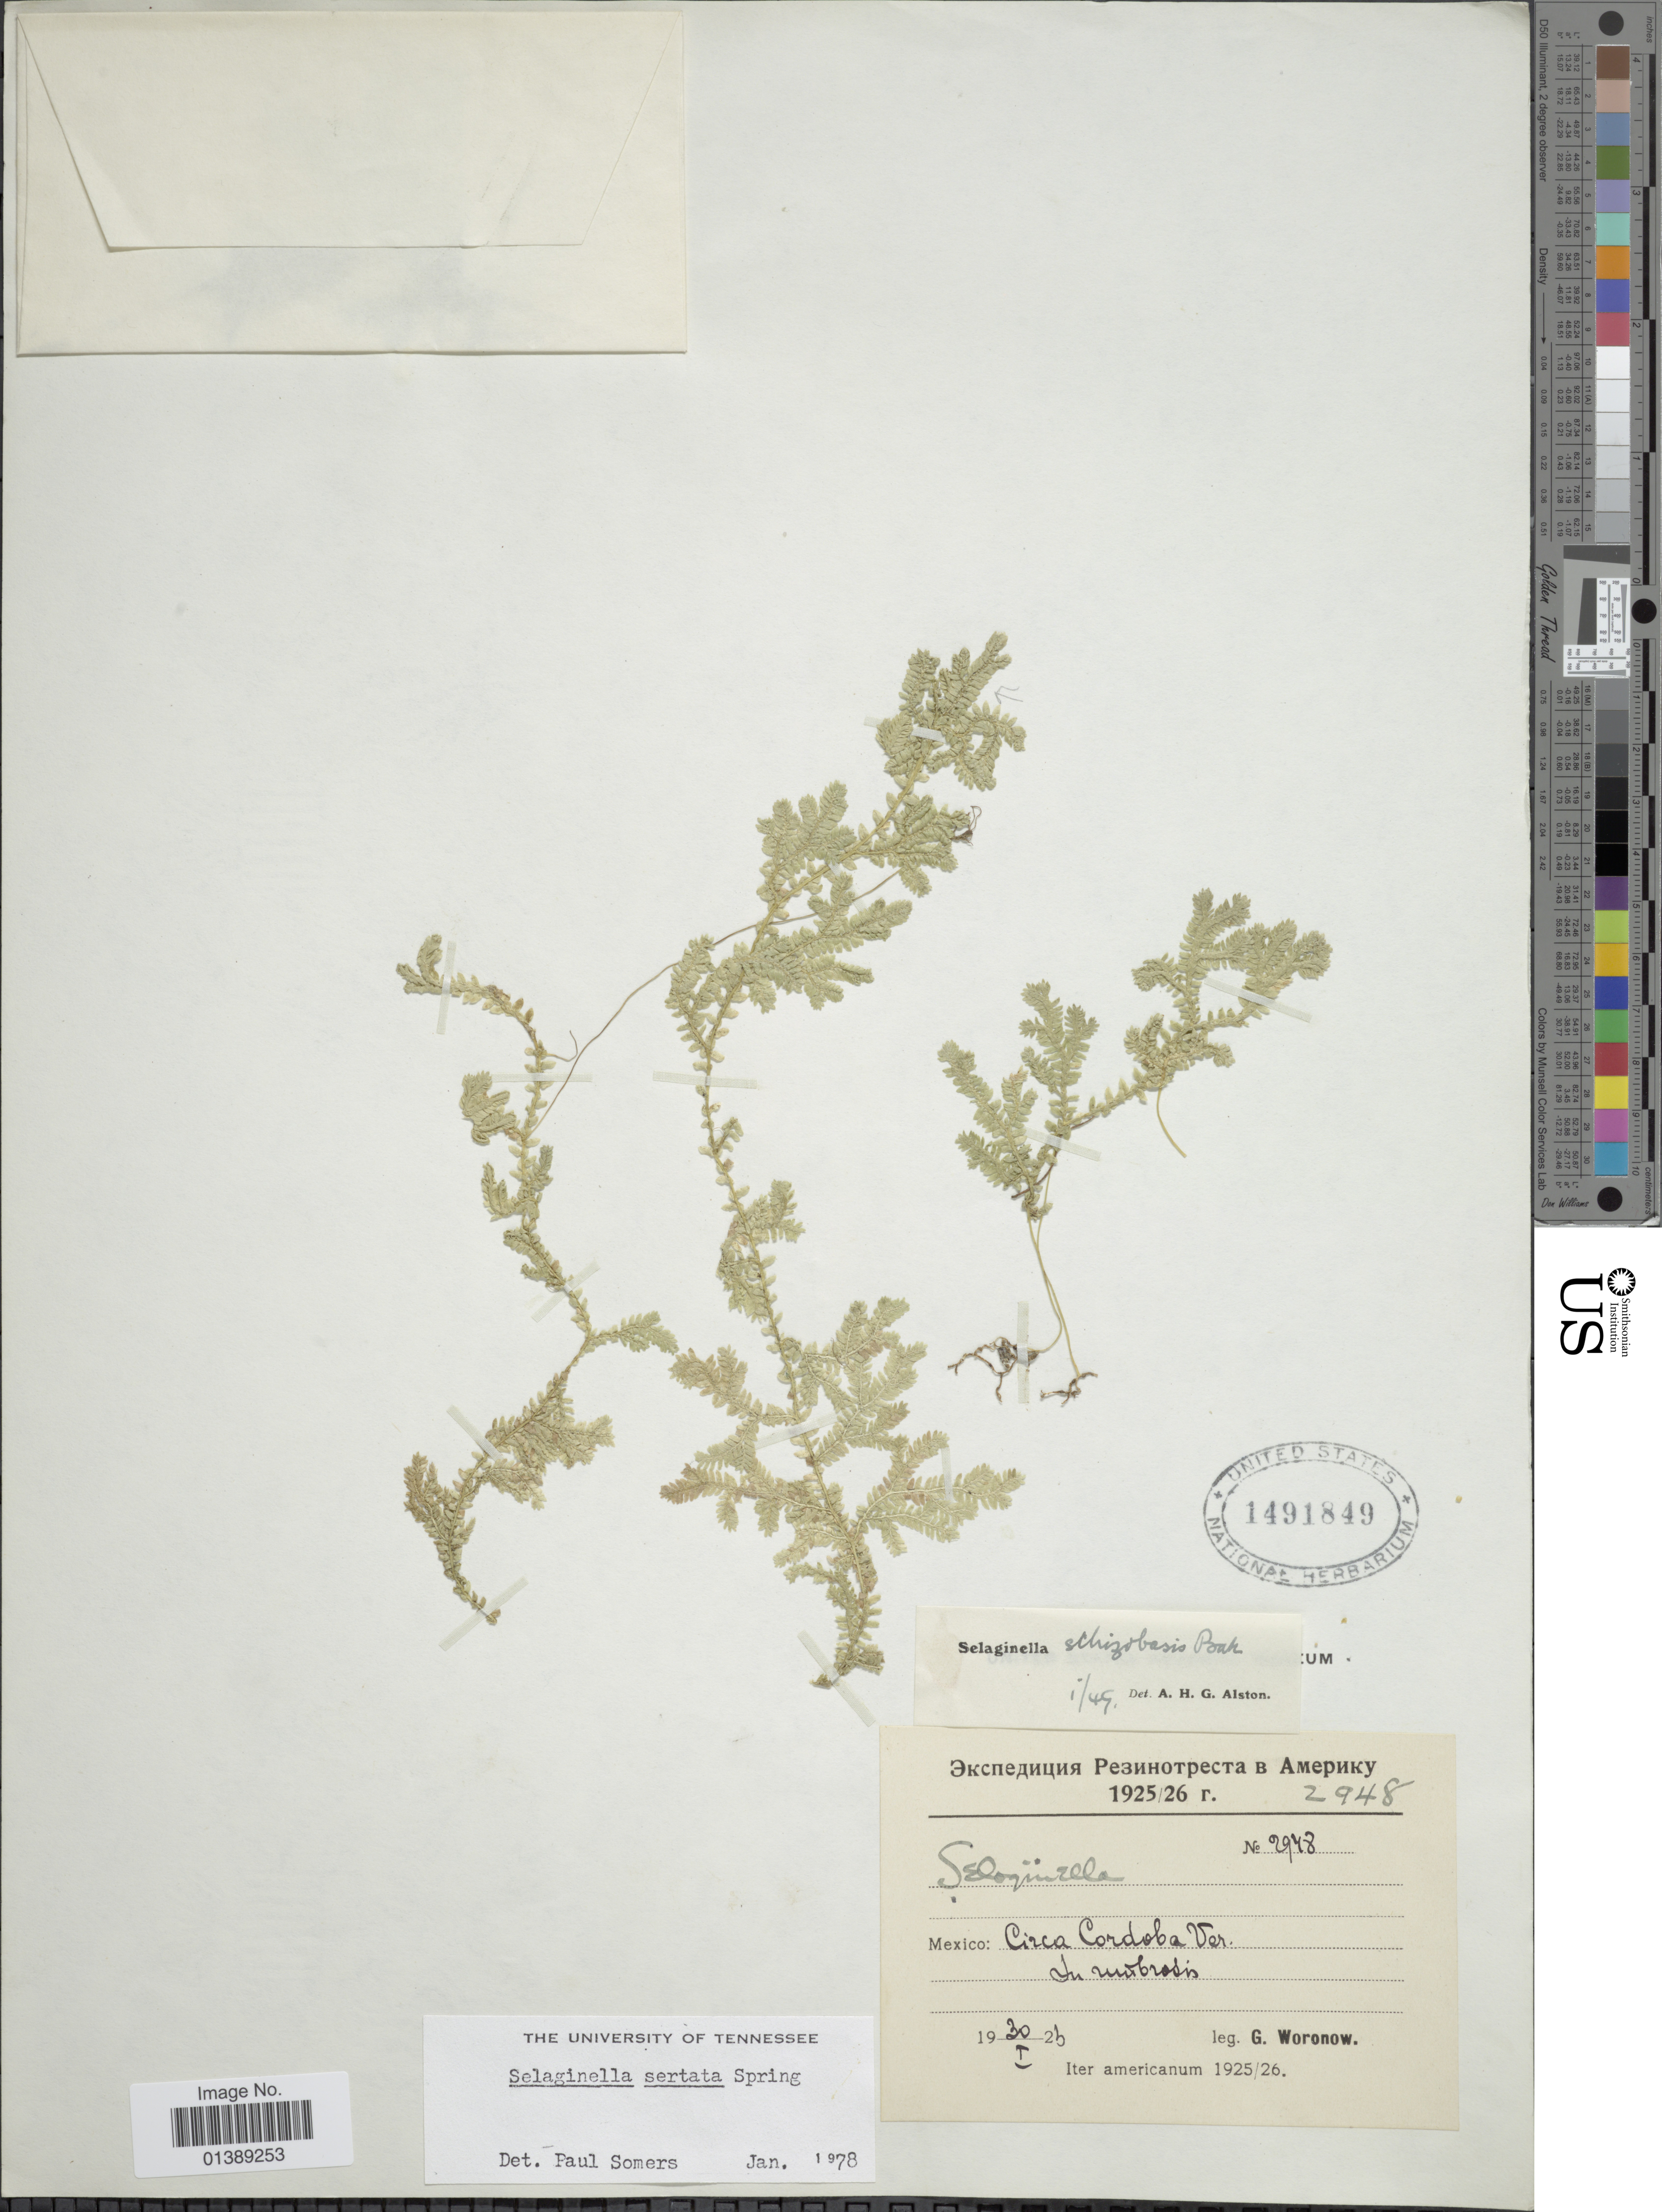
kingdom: Plantae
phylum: Tracheophyta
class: Lycopodiopsida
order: Selaginellales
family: Selaginellaceae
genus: Selaginella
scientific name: Selaginella sertata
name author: Spring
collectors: G. Woronow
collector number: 2948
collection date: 1926-01-30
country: Mexico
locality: Circa Cordoba Ver, In umbrosis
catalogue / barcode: US 1491849